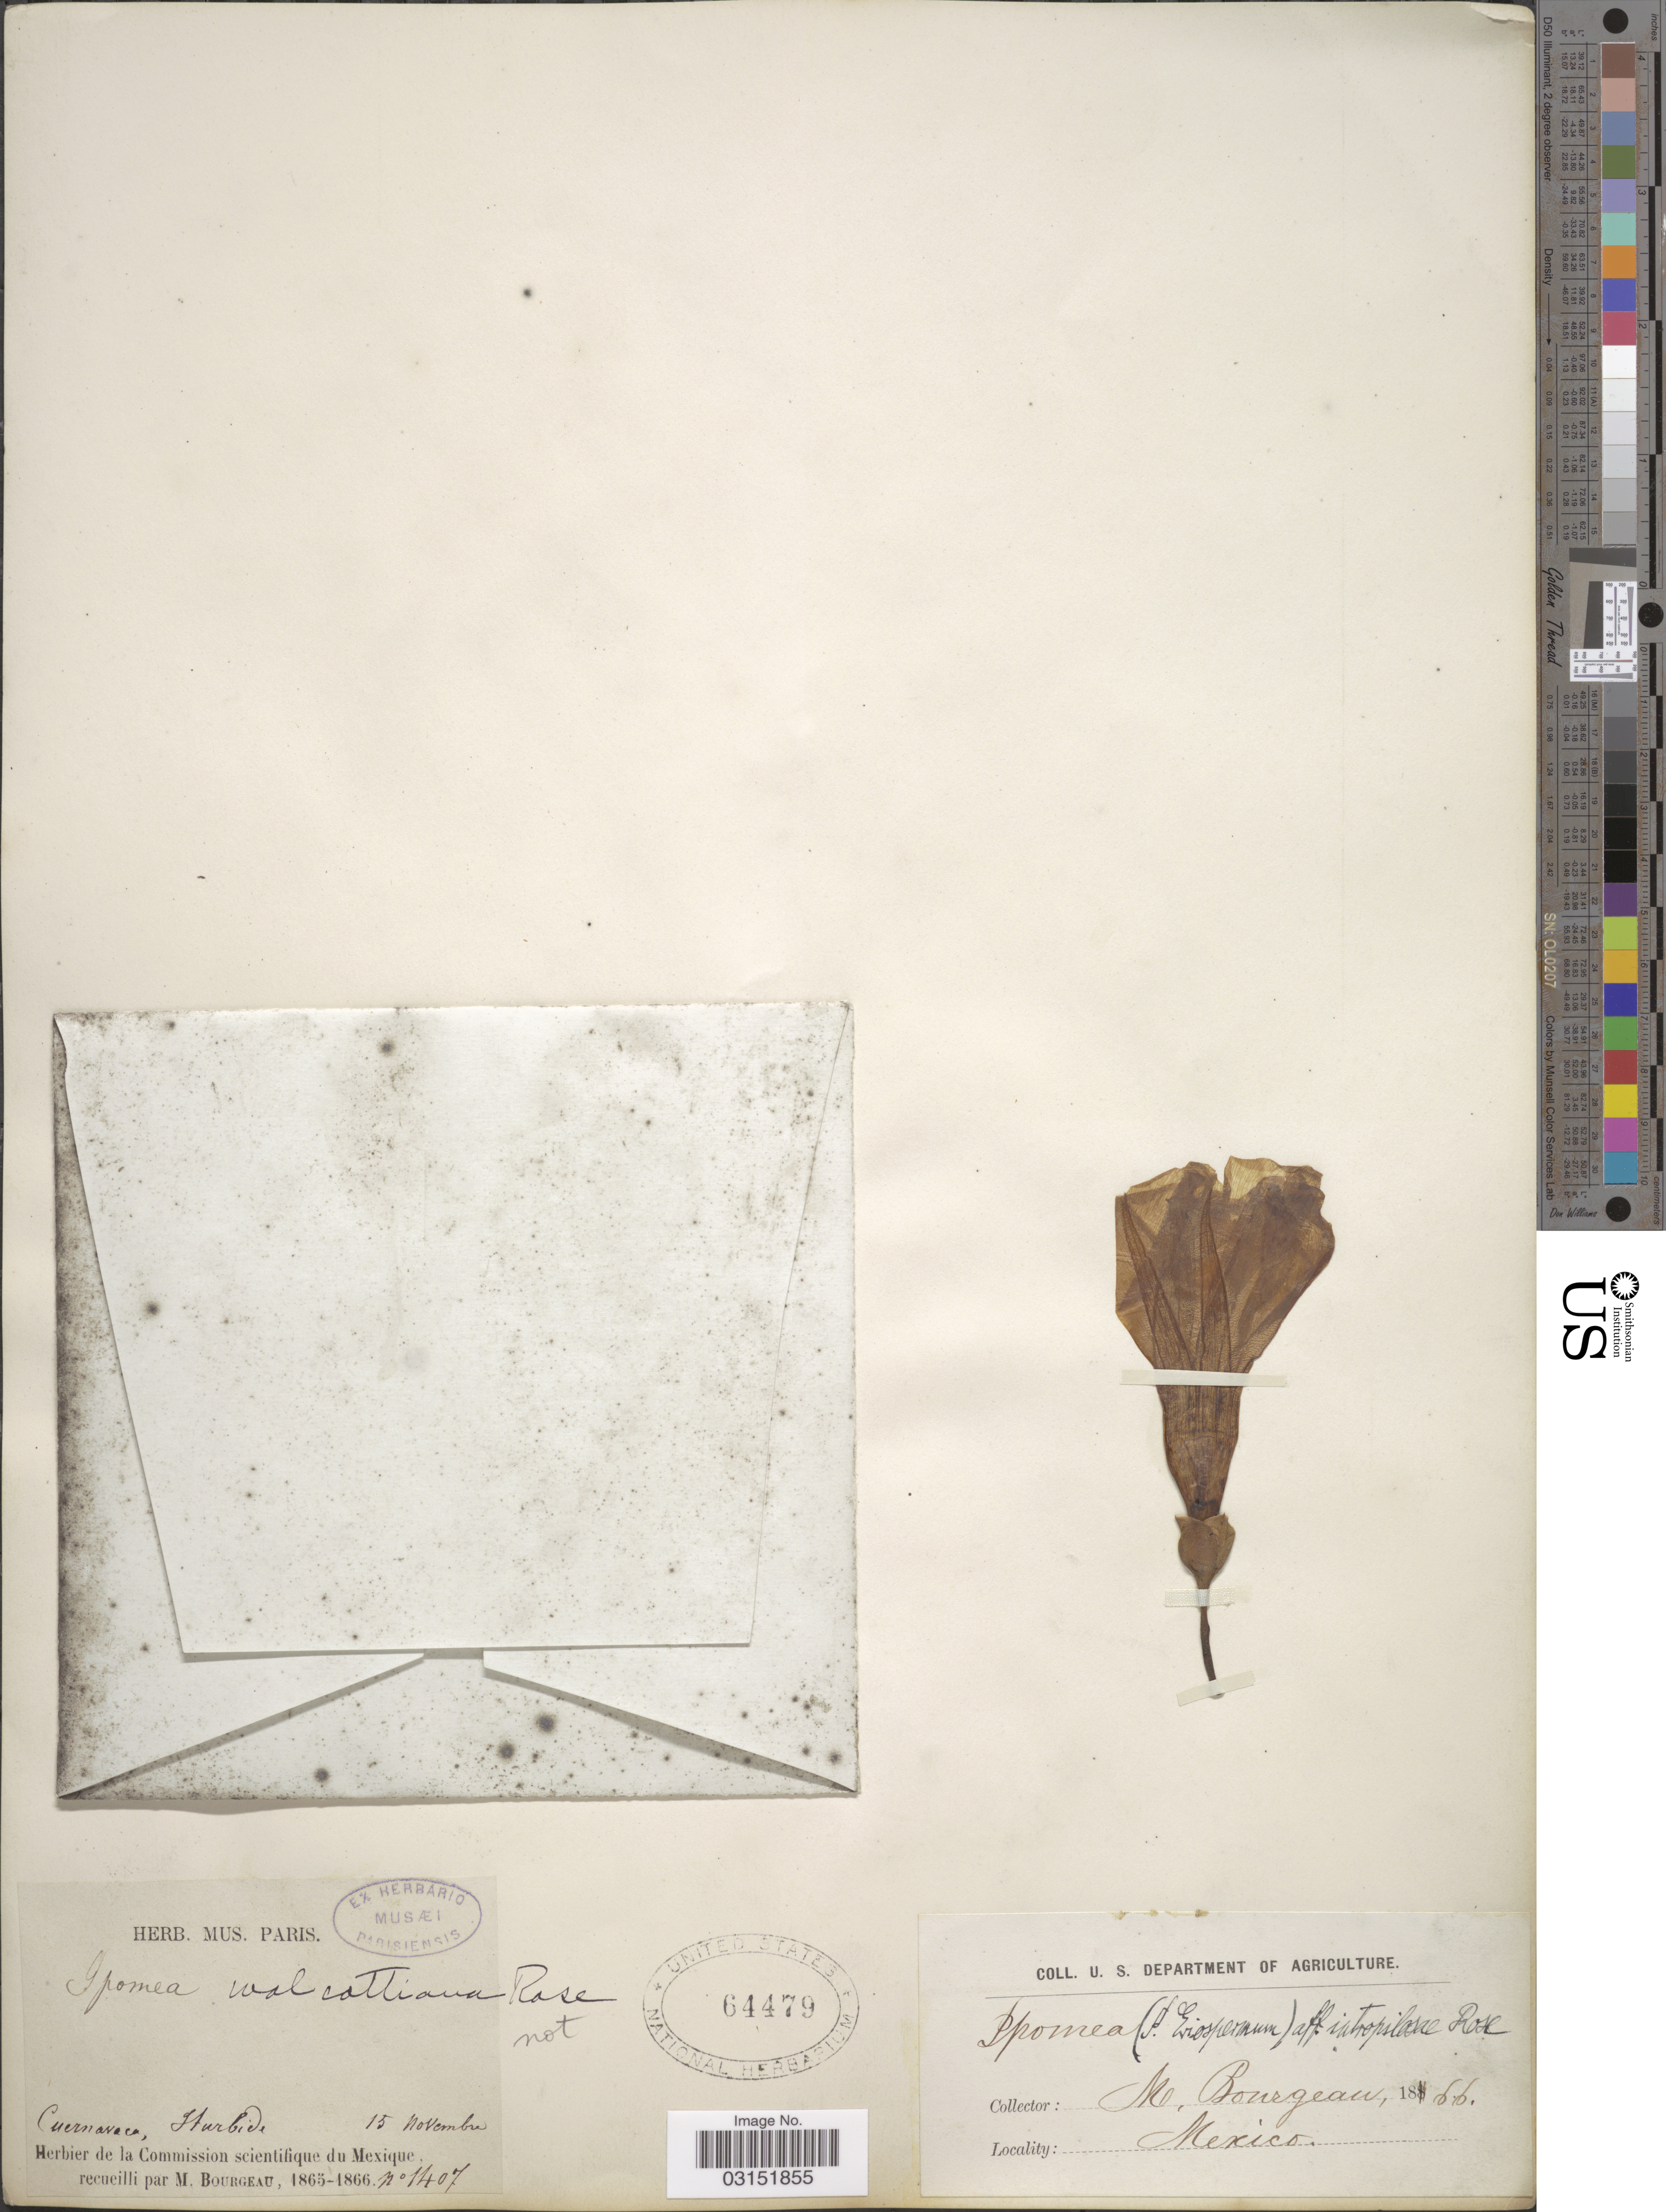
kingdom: Plantae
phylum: Tracheophyta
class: Magnoliopsida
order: Solanales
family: Convolvulaceae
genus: Ipomoea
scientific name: Ipomoea wolcottiana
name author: Rose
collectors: M. Bourgeau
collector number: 1407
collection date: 1866-11-15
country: Mexico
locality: Cuernavaca.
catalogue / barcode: US 64479